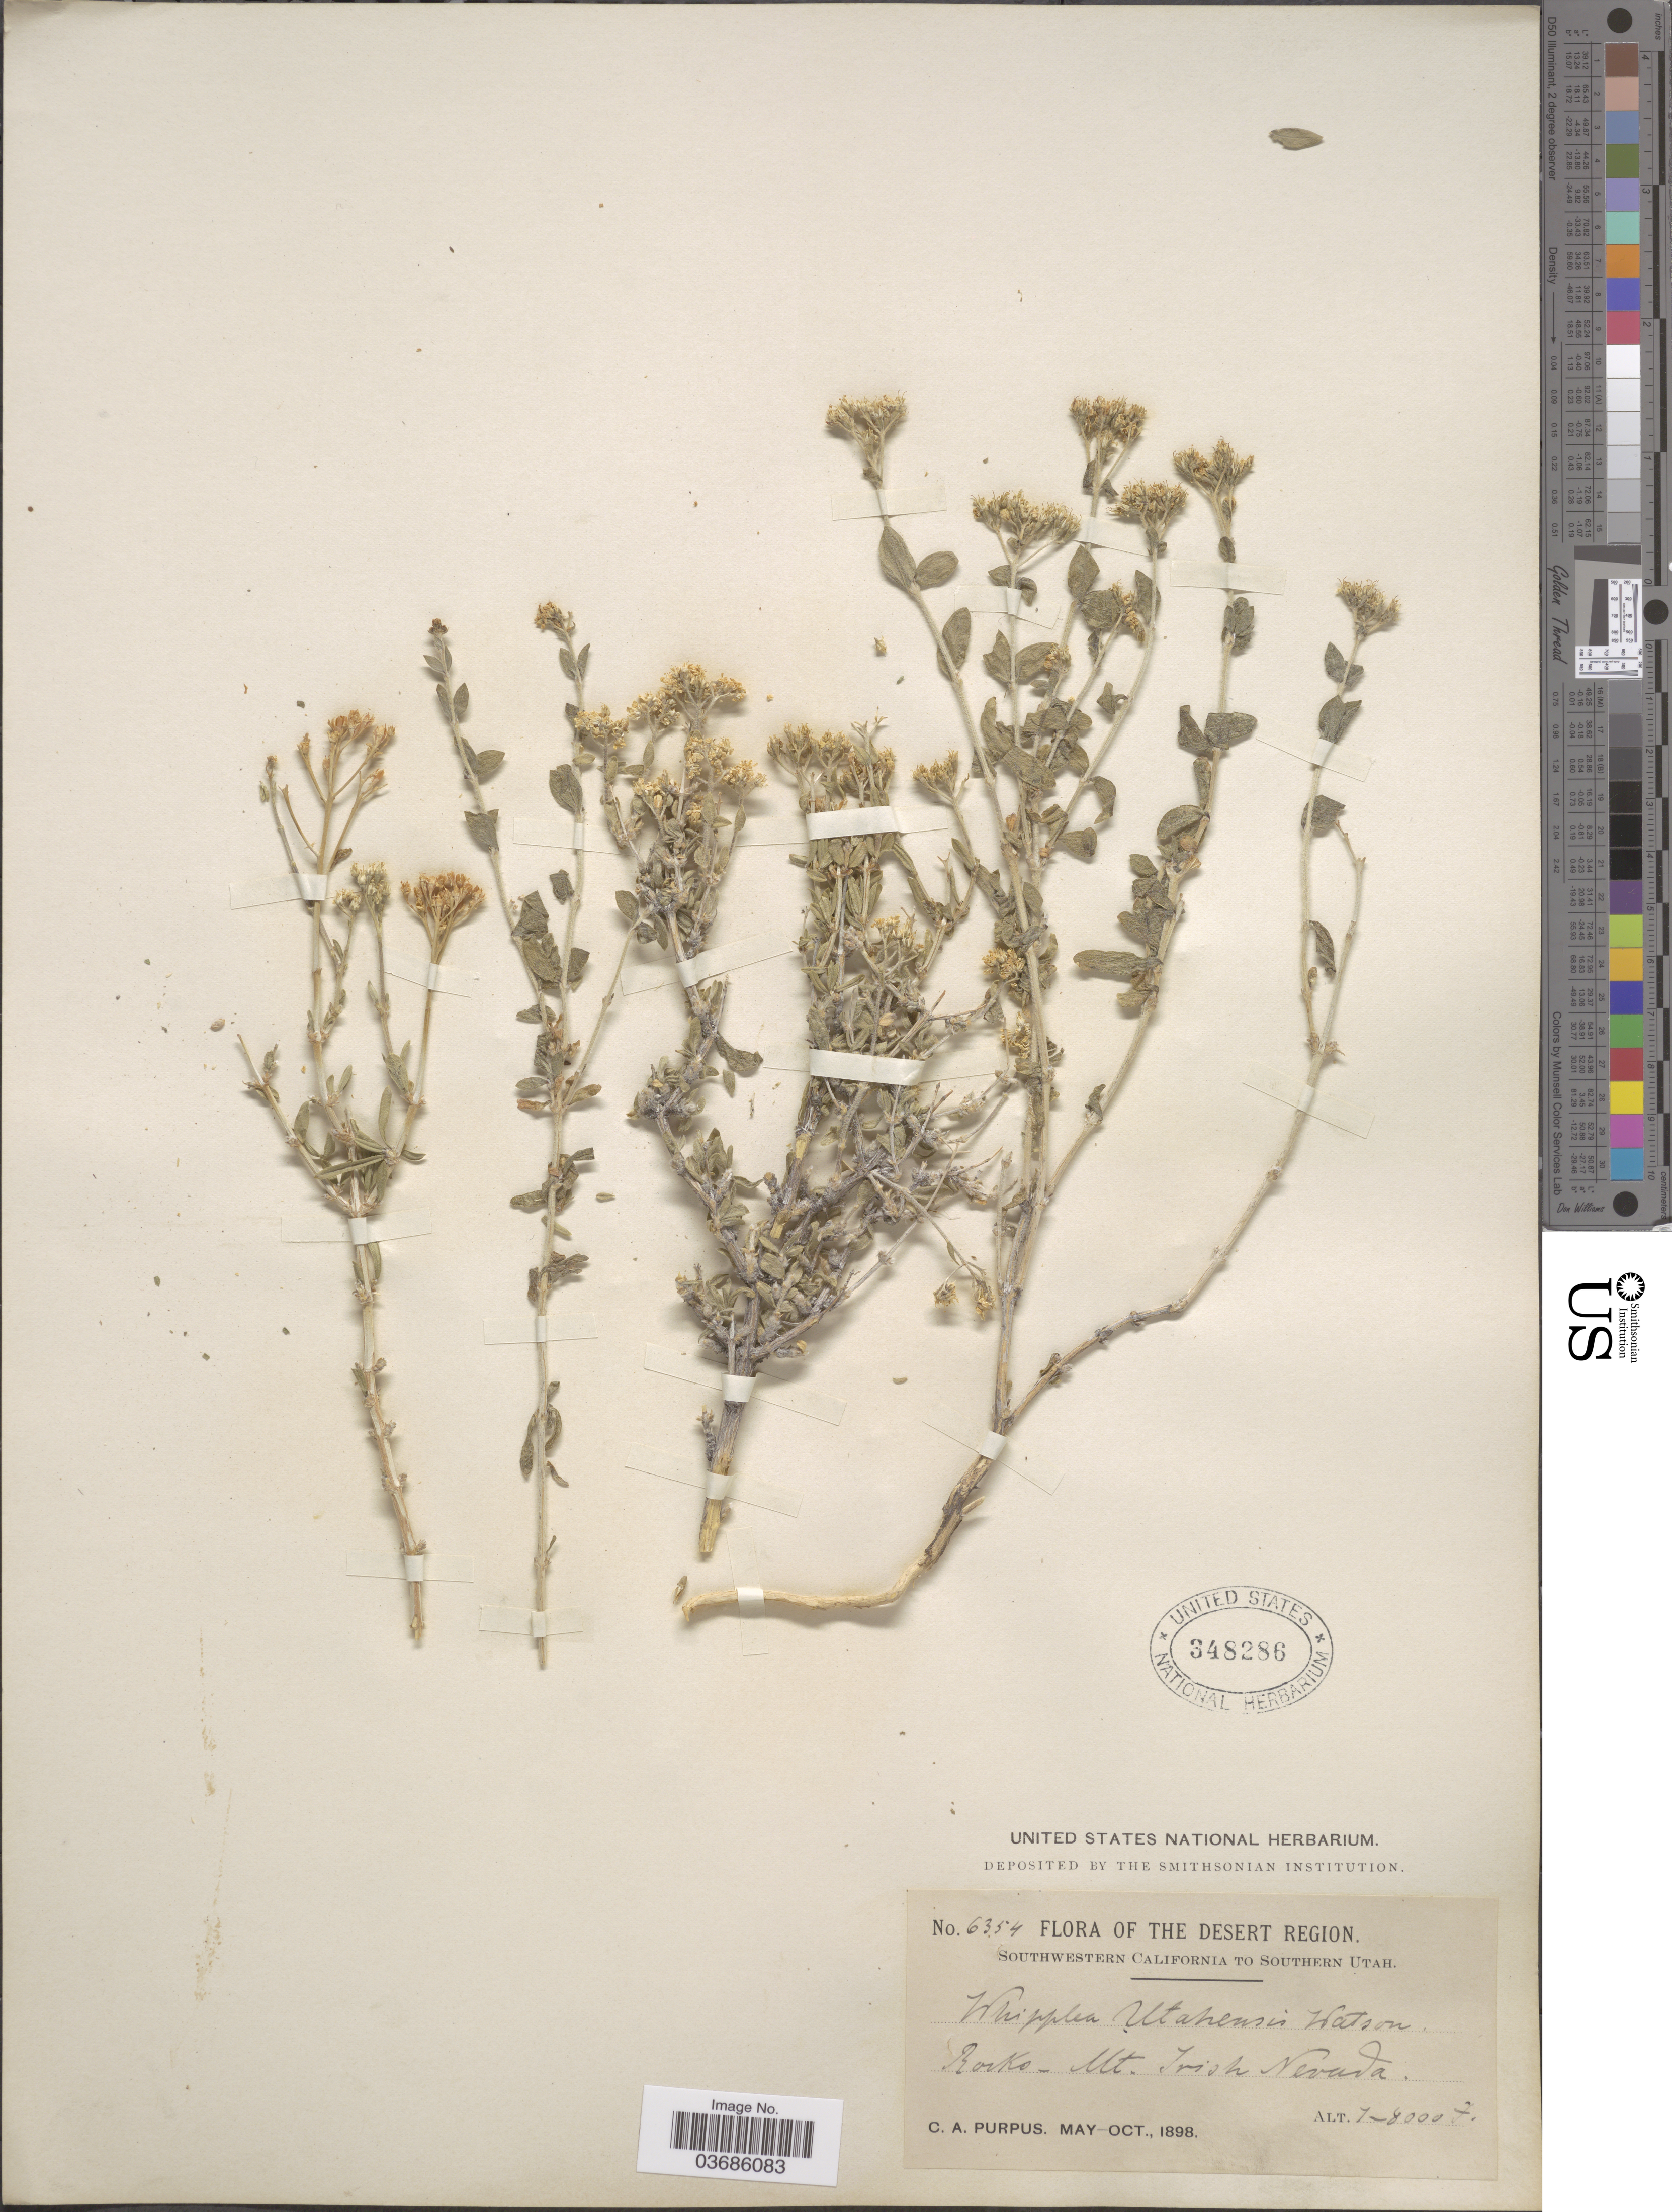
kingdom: Plantae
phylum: Tracheophyta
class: Magnoliopsida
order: Cornales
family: Hydrangeaceae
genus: Fendlerella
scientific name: Fendlerella utahensis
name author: (S. Watson) A. Heller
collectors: C. A. Purpus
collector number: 6354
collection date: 1898-05/1898-10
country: United States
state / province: Nevada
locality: The Desert Region. Mt. Irish.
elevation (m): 2134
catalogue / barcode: US 348286